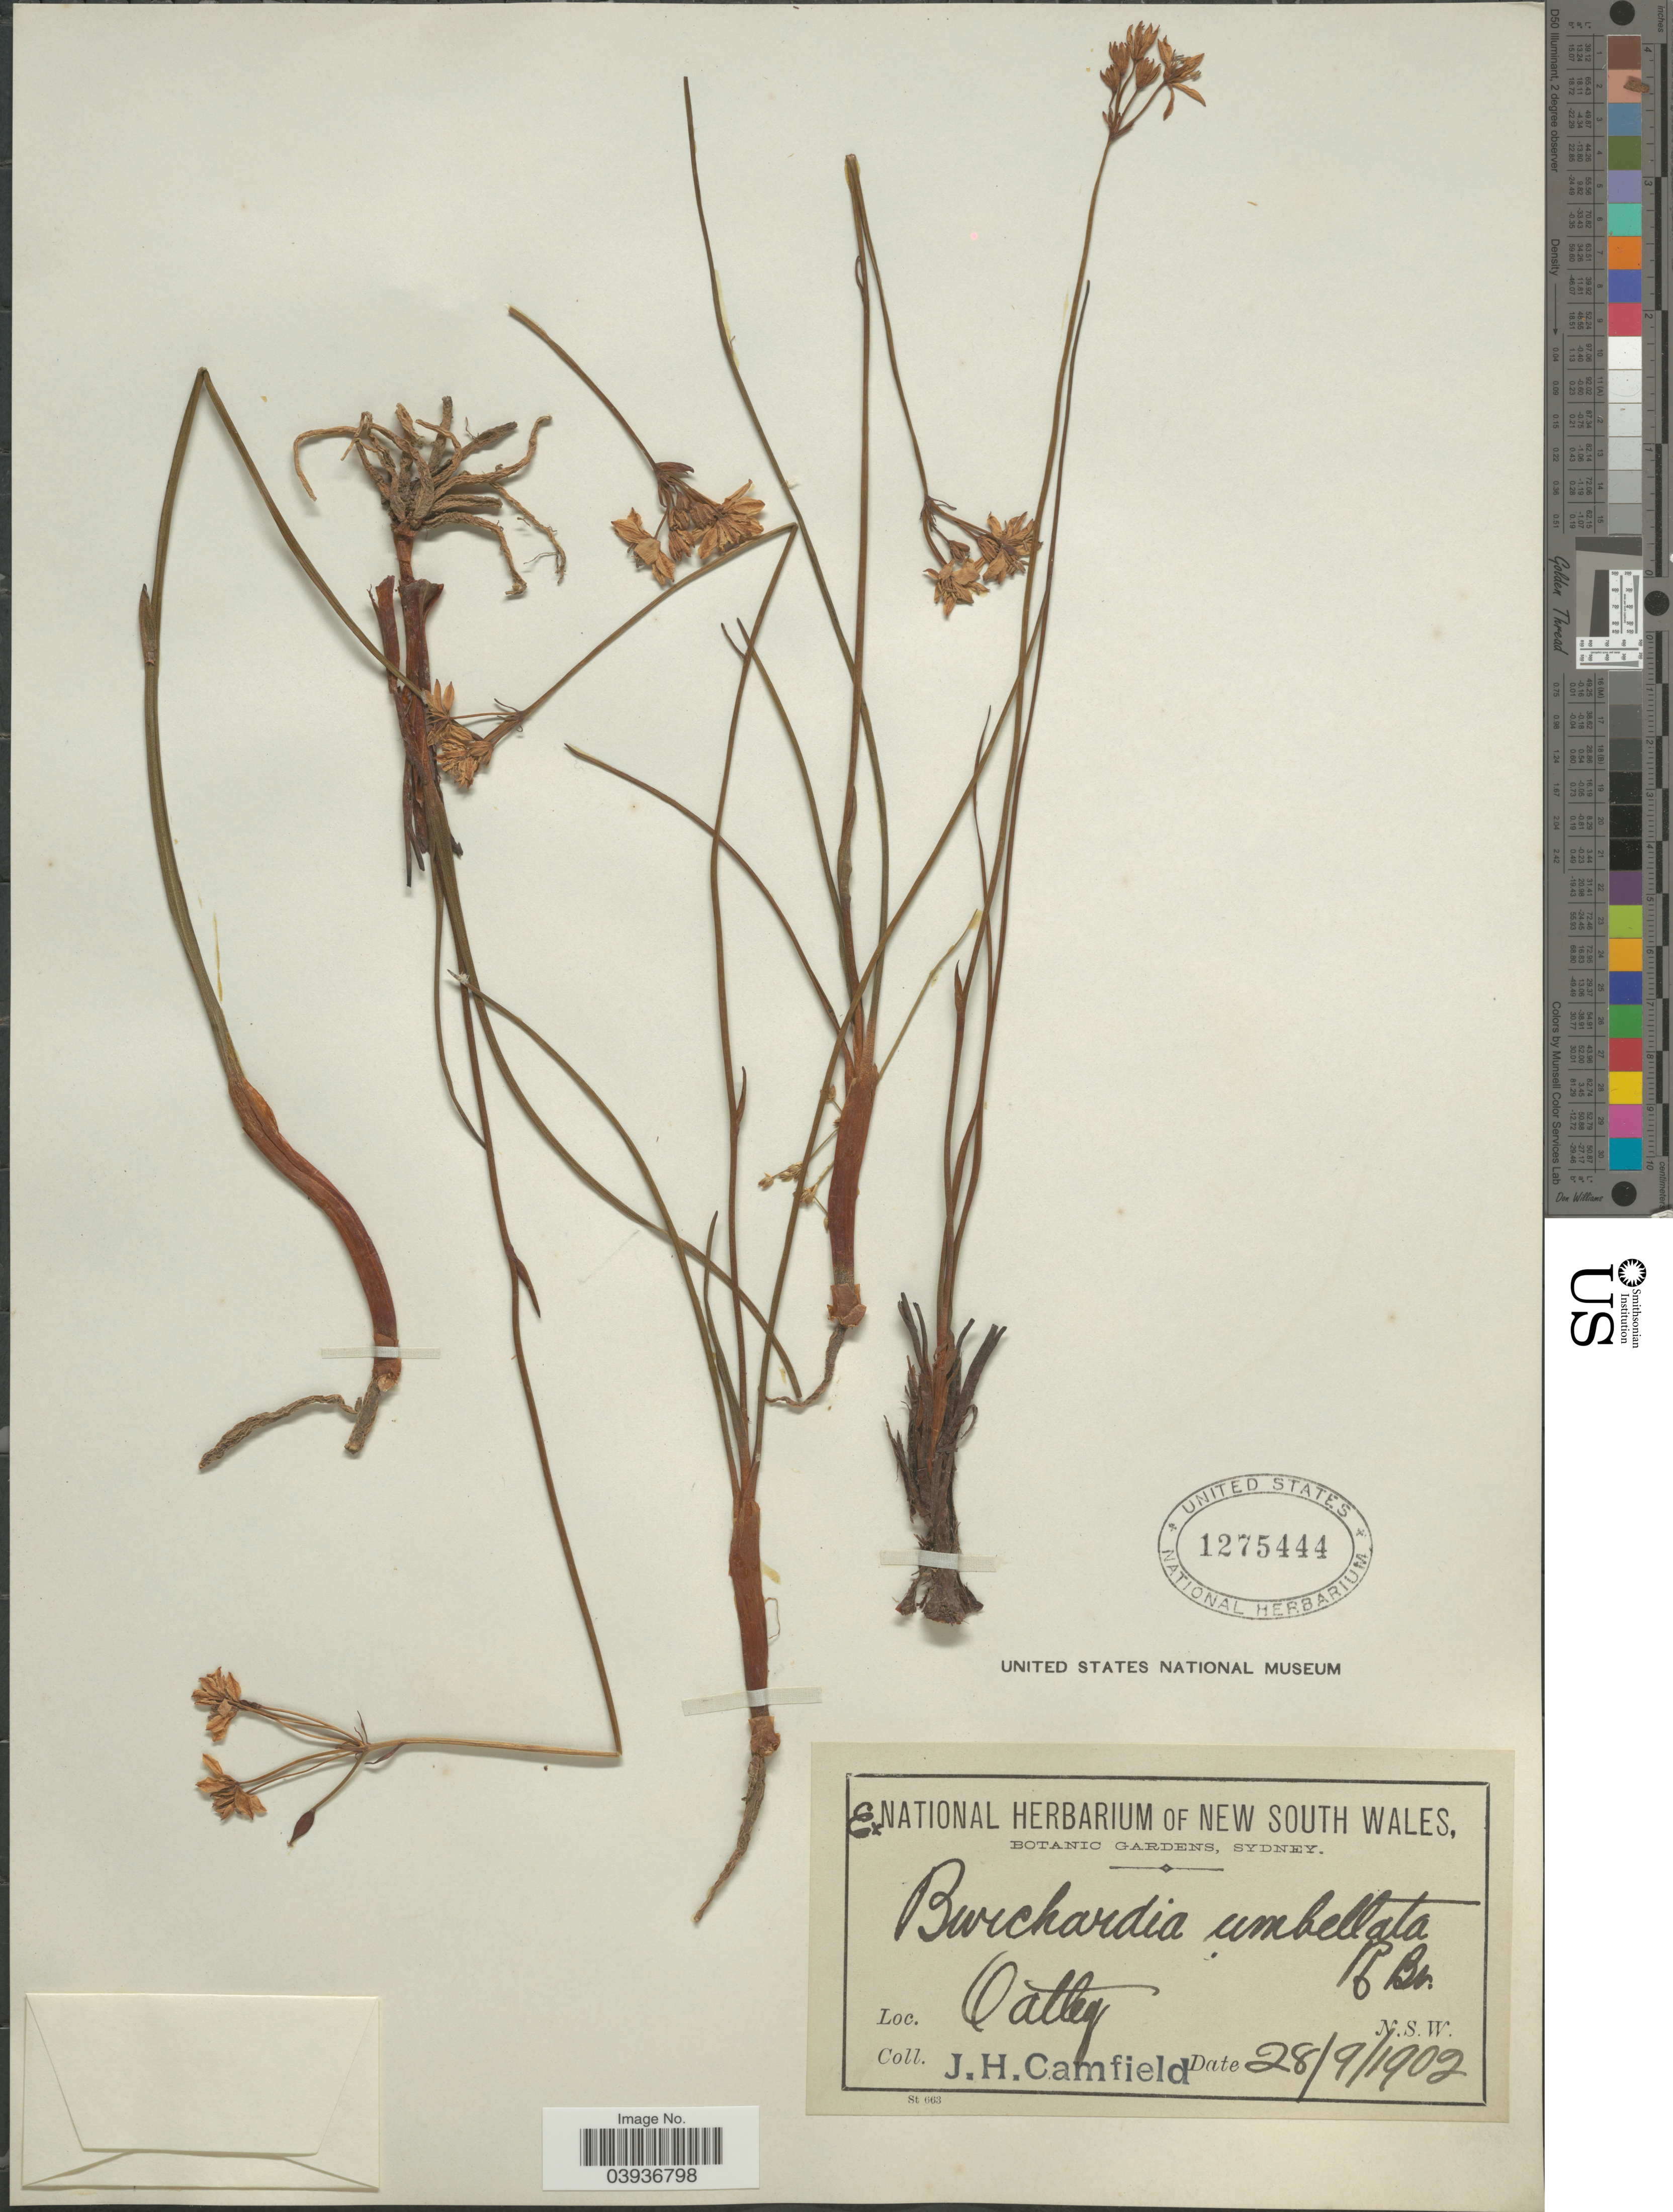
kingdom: Plantae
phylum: Tracheophyta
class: Liliopsida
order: Liliales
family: Colchicaceae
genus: Burchardia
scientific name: Burchardia umbellata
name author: R. Br.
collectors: J. Camfield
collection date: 1902-09-28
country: Australia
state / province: New South Wales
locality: Oatley. N.S.W.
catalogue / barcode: US 1275444